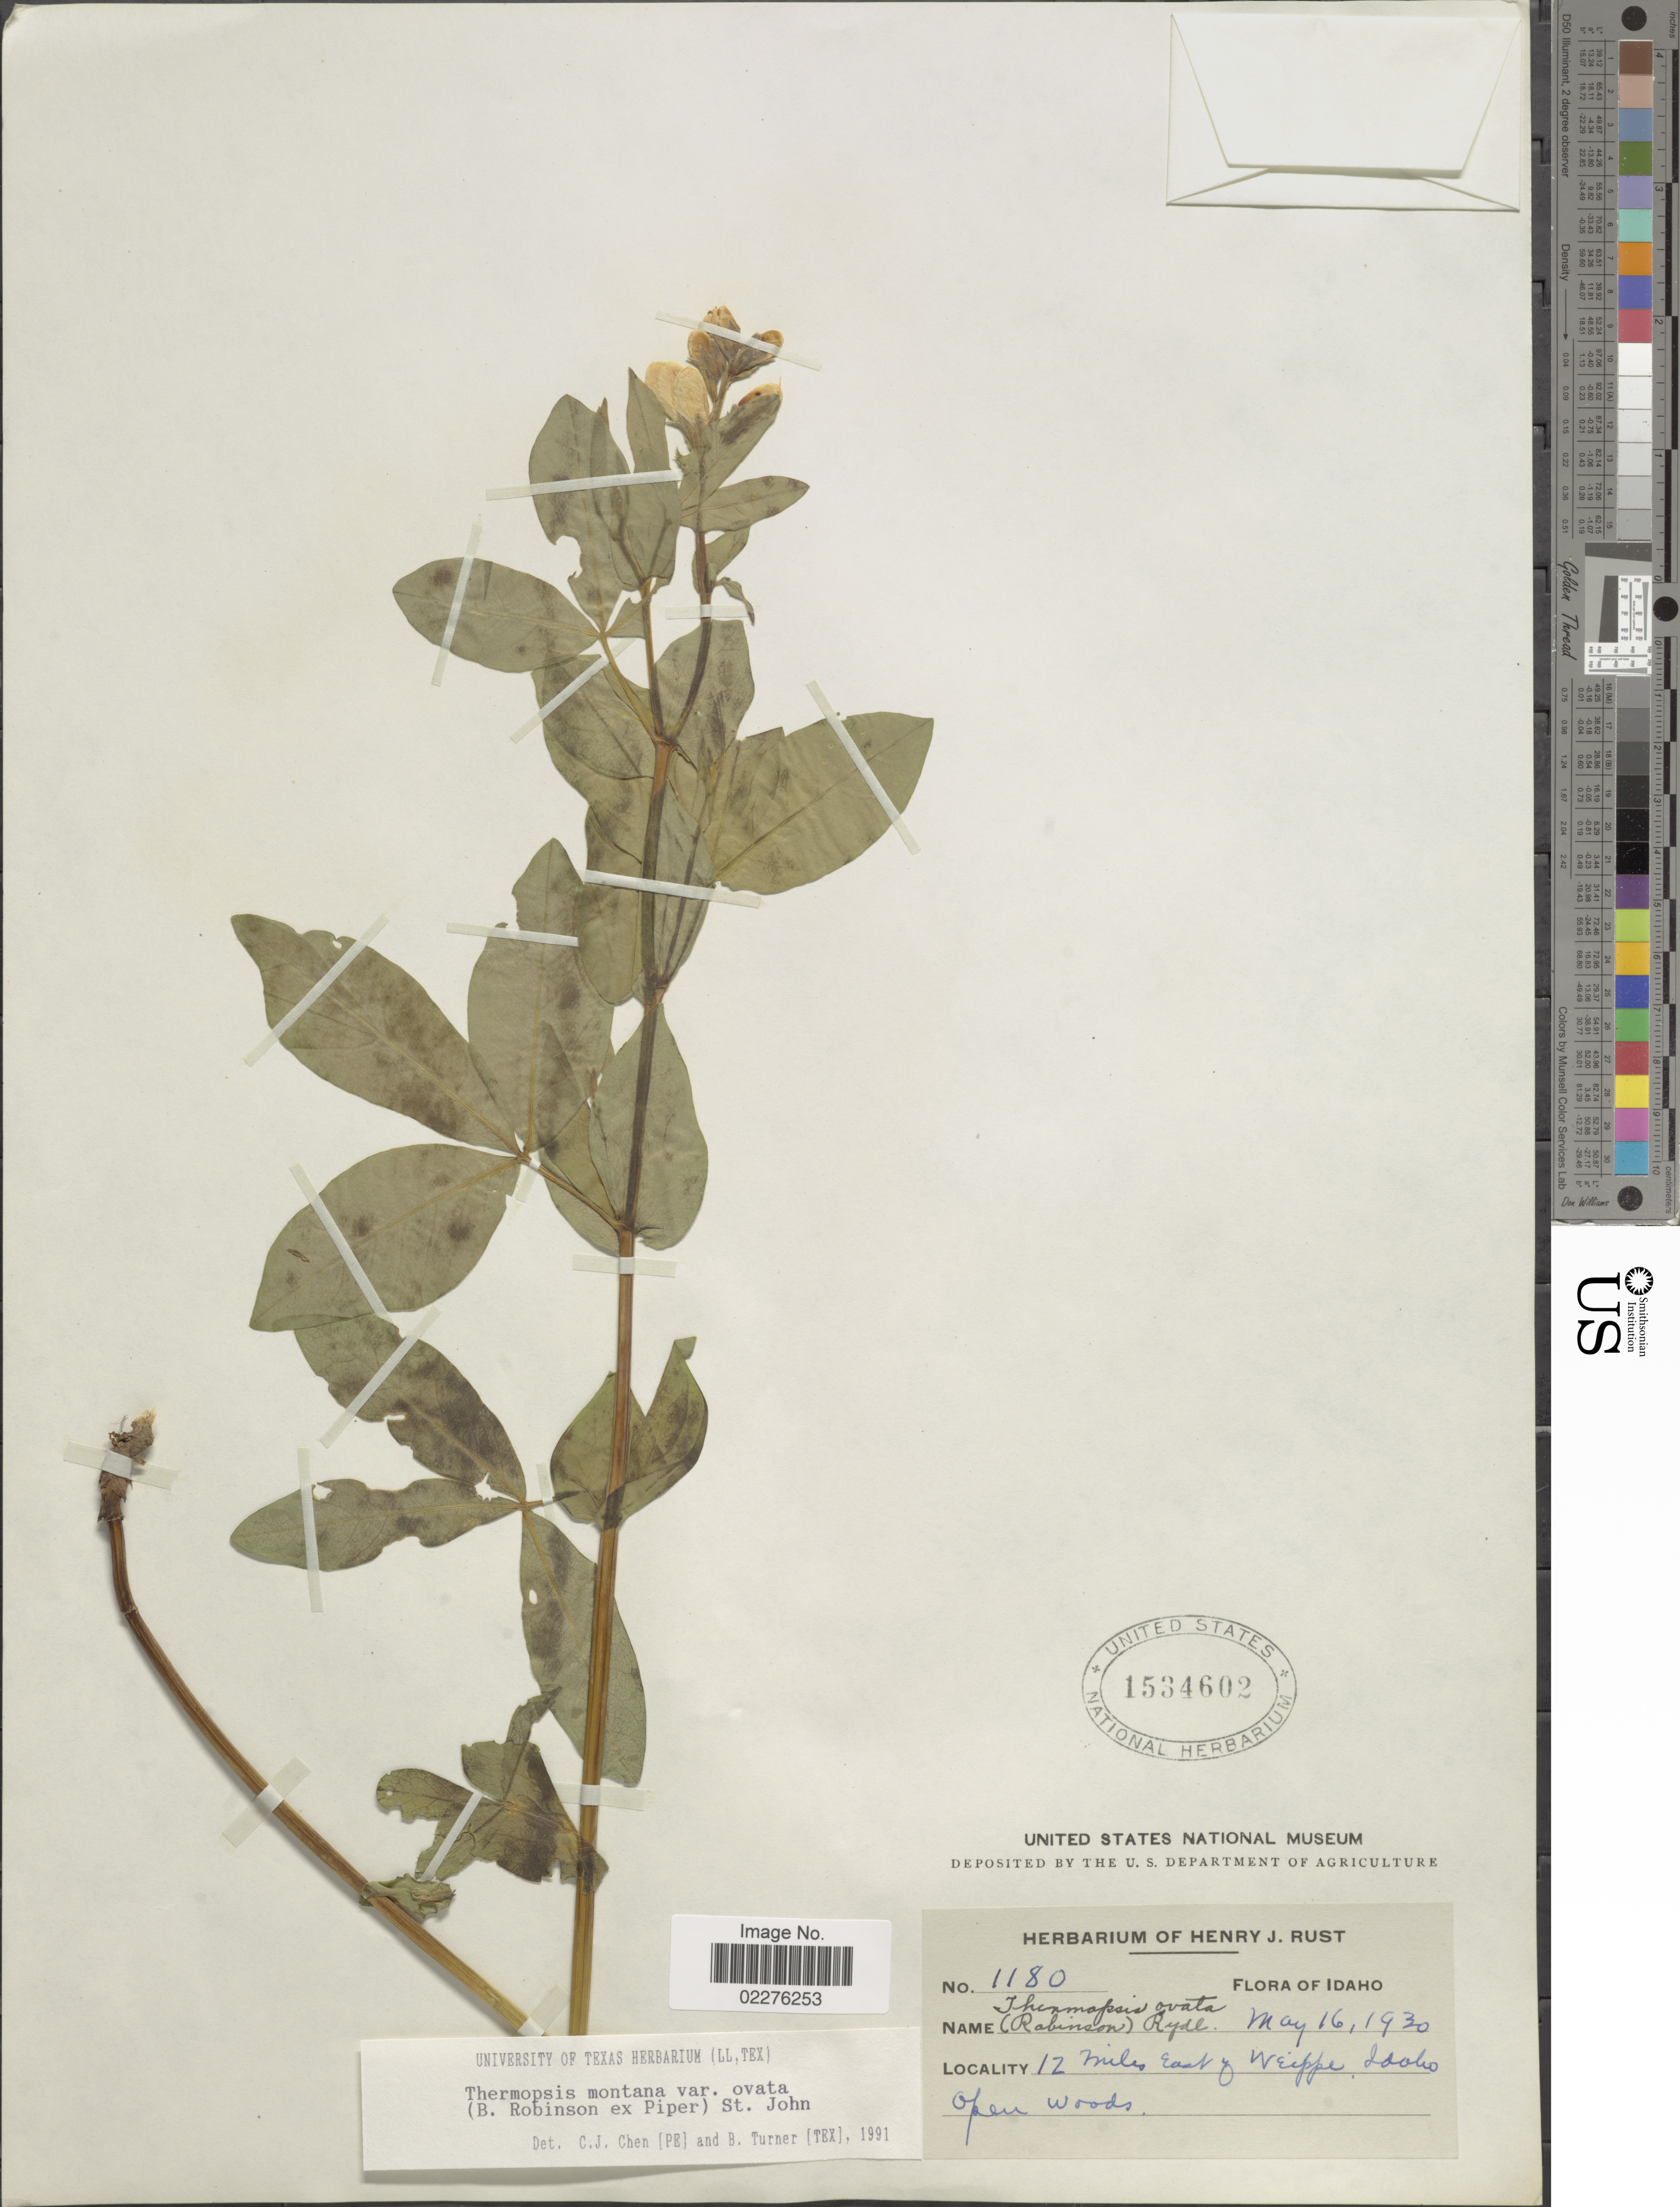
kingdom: Plantae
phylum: Tracheophyta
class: Magnoliopsida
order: Fabales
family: Fabaceae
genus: Thermopsis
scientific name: Thermopsis montana var. ovata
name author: (B.L. Rob. ex Piper) H. St. John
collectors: ex herb. Henry J. Rust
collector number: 1180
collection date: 1930-05-16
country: United States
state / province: Idaho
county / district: Clearwater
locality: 12 miles E of Weippe, Open woods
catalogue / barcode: US 1534602